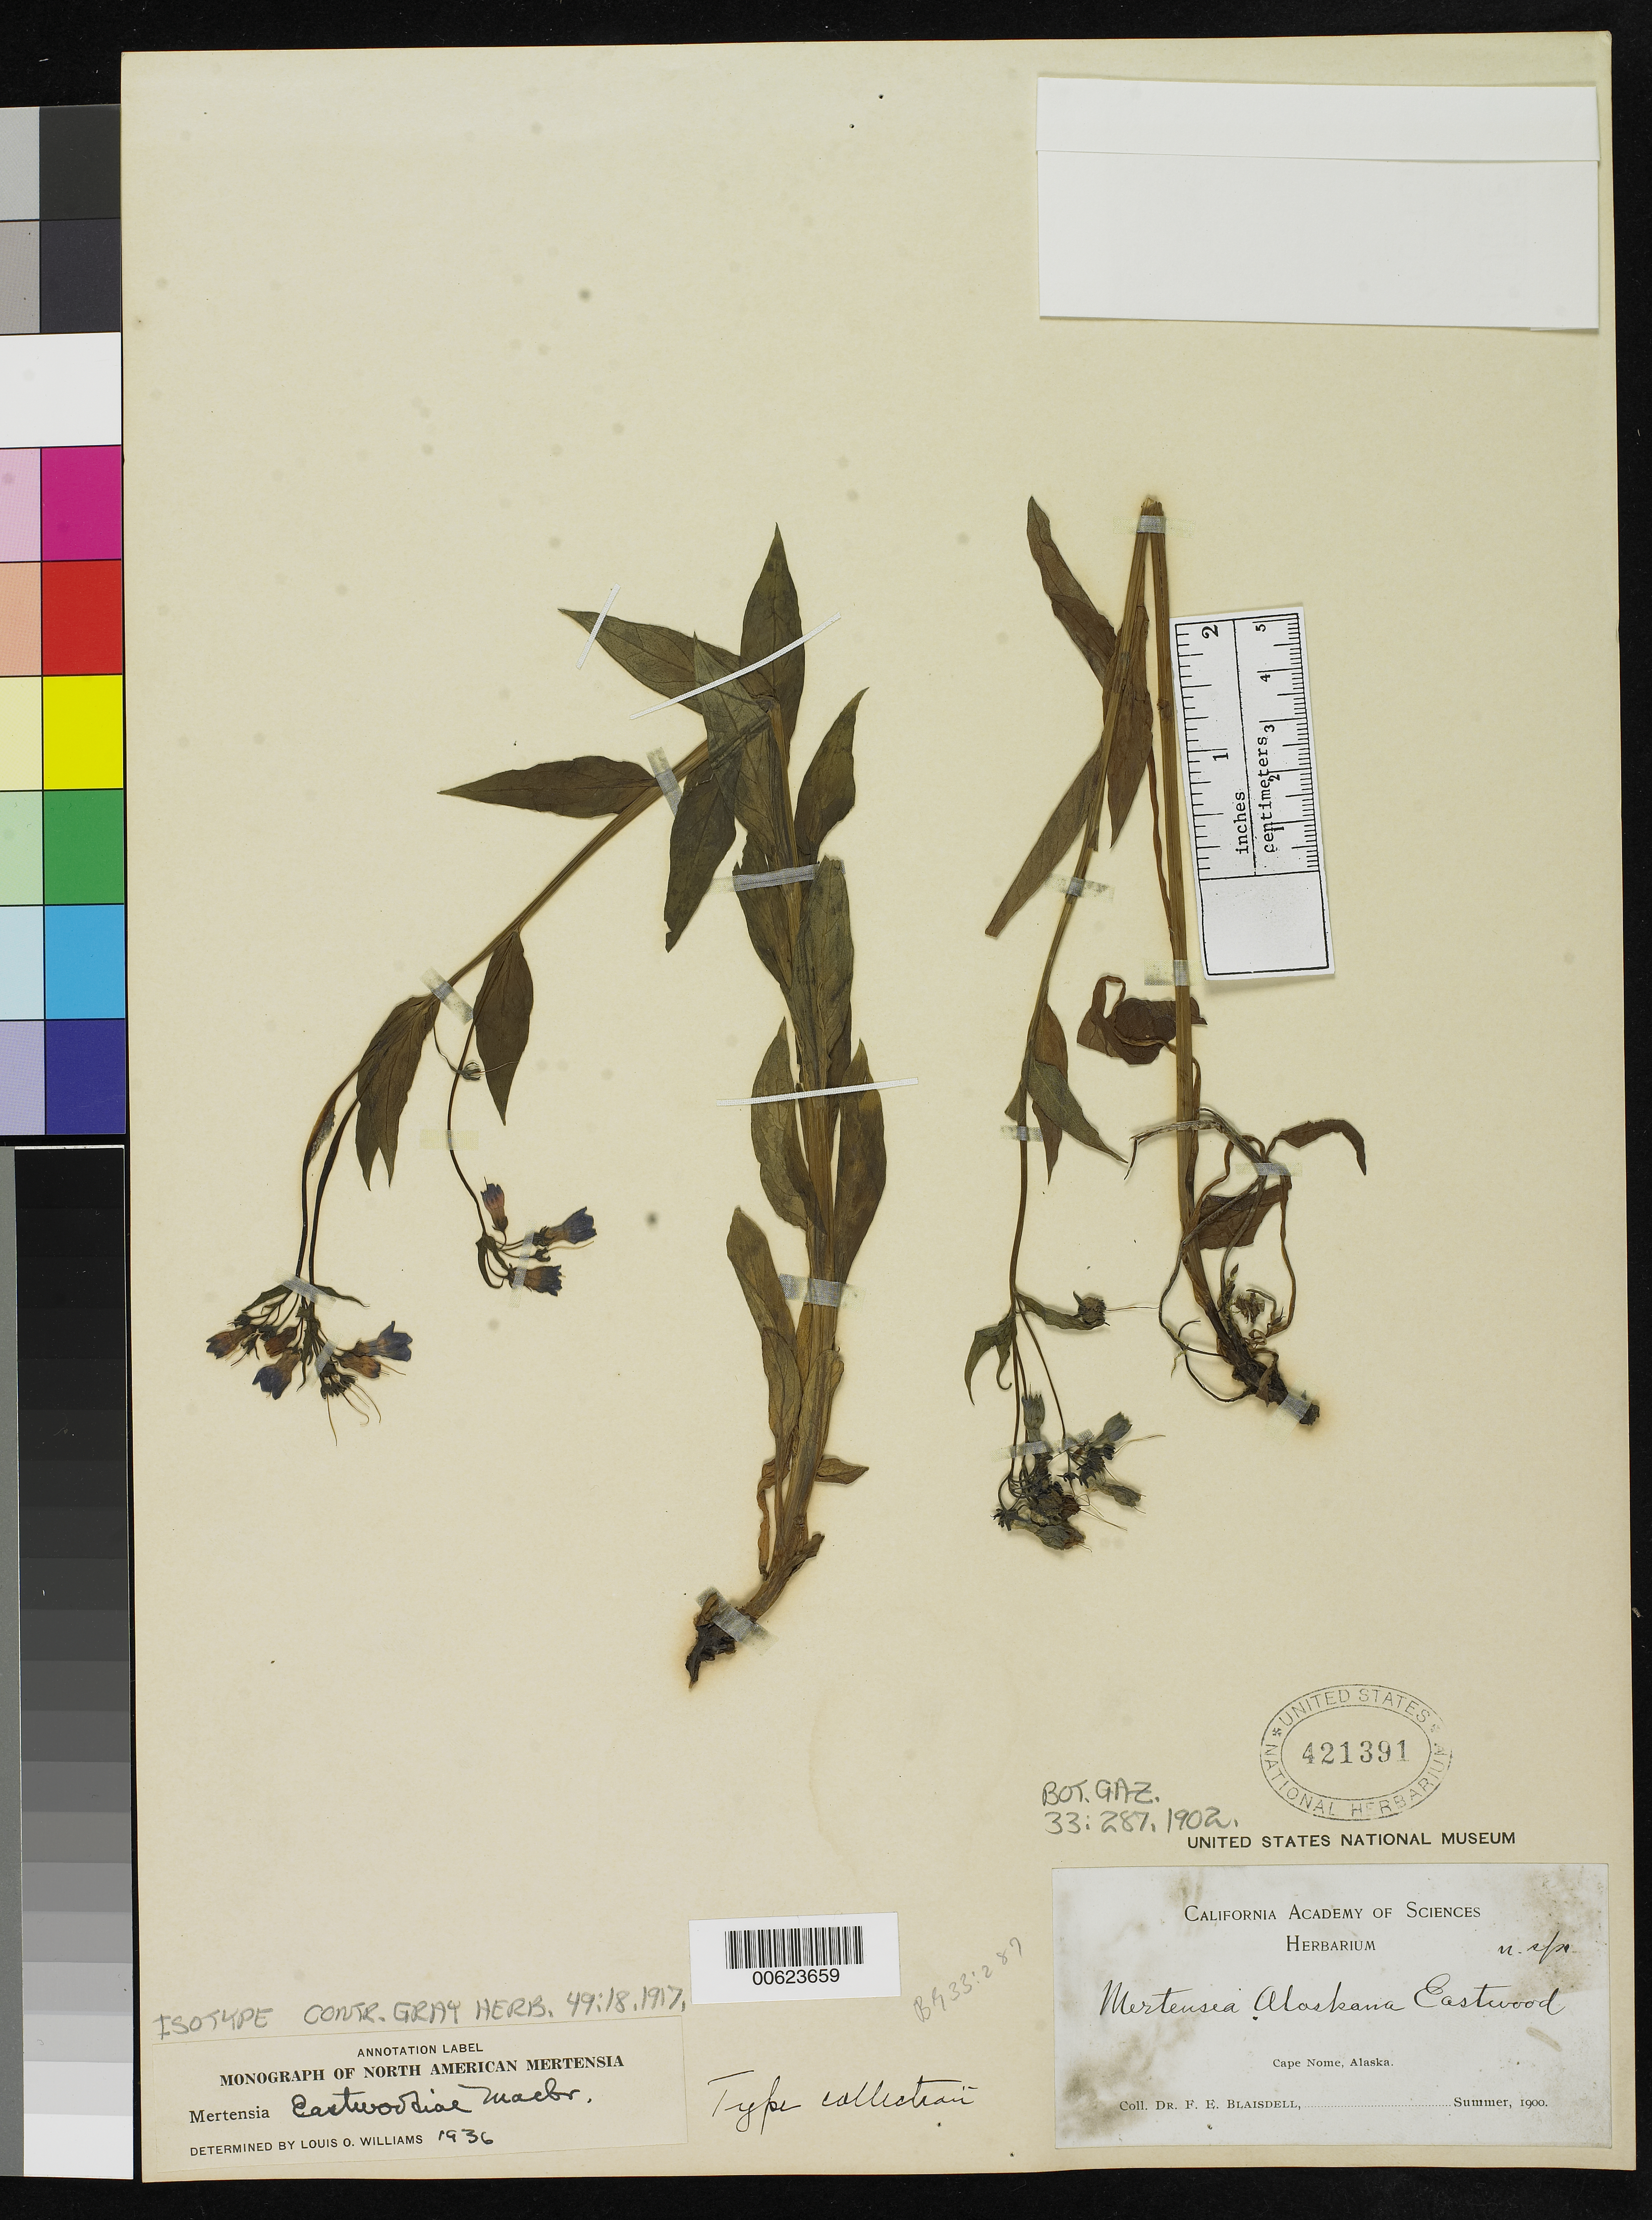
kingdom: Plantae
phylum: Tracheophyta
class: Magnoliopsida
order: Boraginales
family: Boraginaceae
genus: Mertensia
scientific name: Mertensia alaskana Eastw., nom. illeg.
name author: Eastw.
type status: Isotype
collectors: F. Blaisdell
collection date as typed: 1900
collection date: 1900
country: United States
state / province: Alaska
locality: Seward Peninsula, Cape Nome.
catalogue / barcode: US 421391